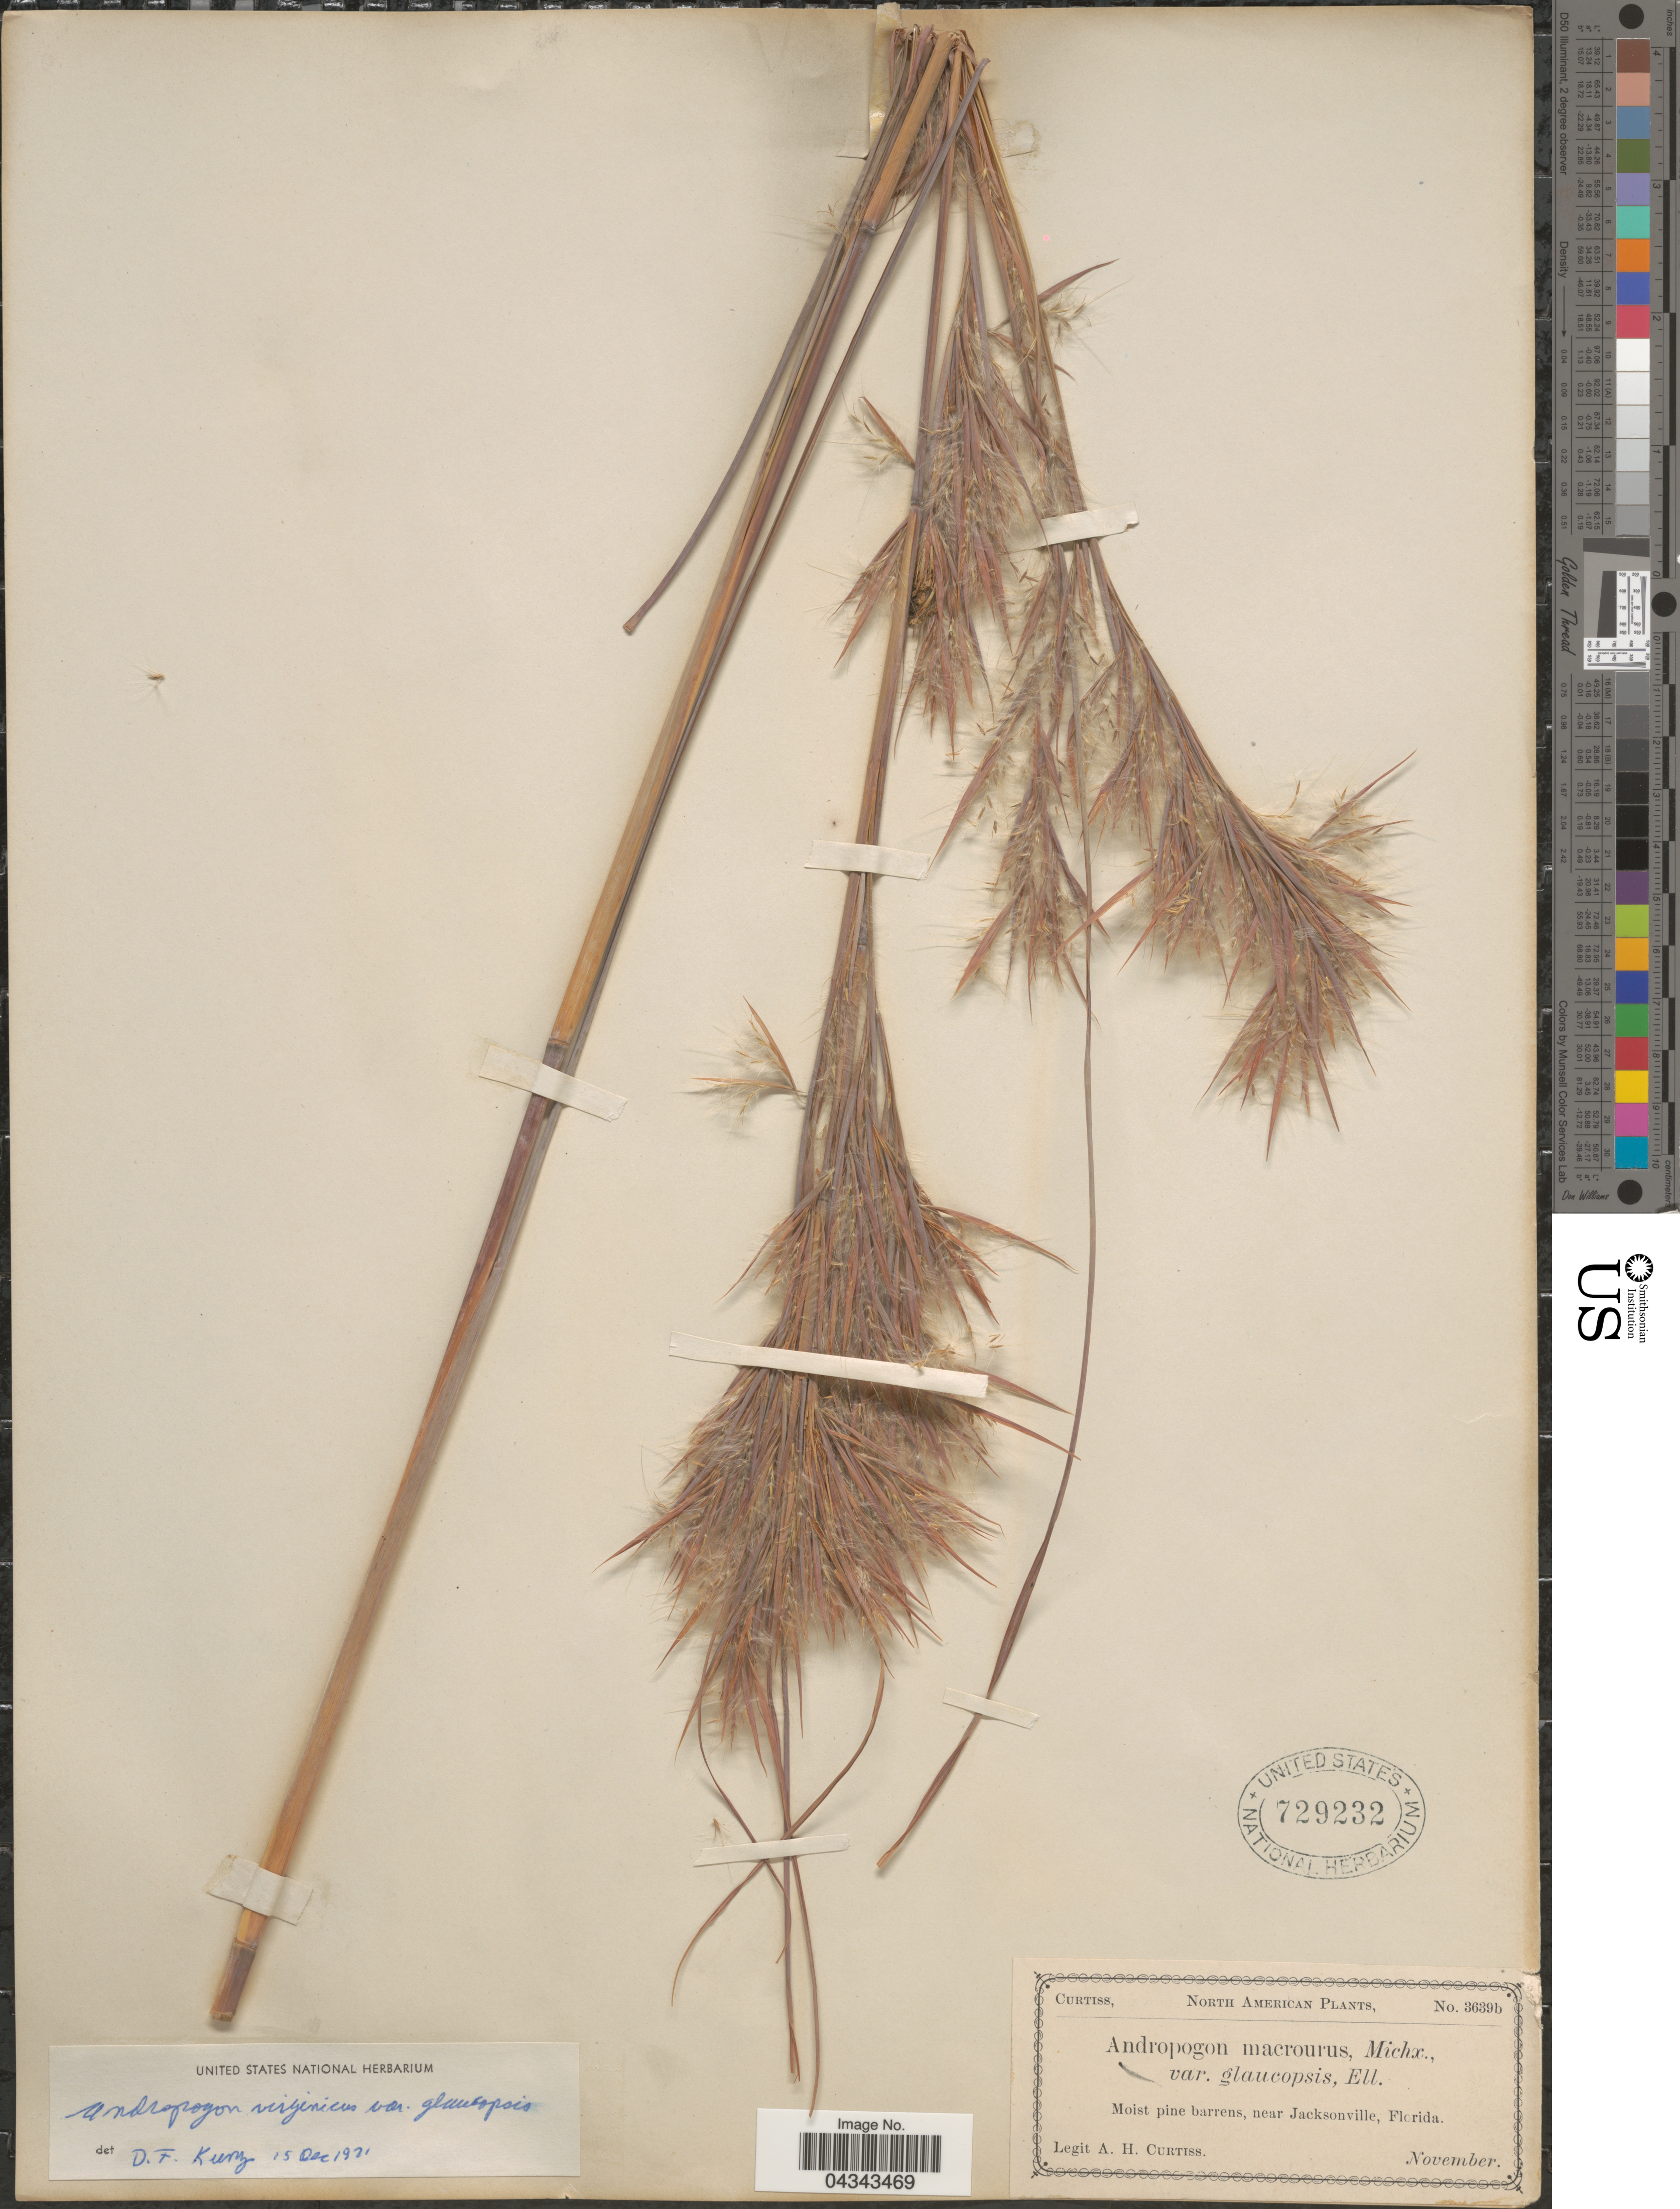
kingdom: Plantae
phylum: Tracheophyta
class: Liliopsida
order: Poales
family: Poaceae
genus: Andropogon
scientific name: Andropogon glomeratus var. glaucopsis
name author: C. Mohr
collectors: A. H. Curtiss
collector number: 3639b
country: United States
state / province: Florida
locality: Moist pine barrens, near Jacksonville.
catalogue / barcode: US 729232